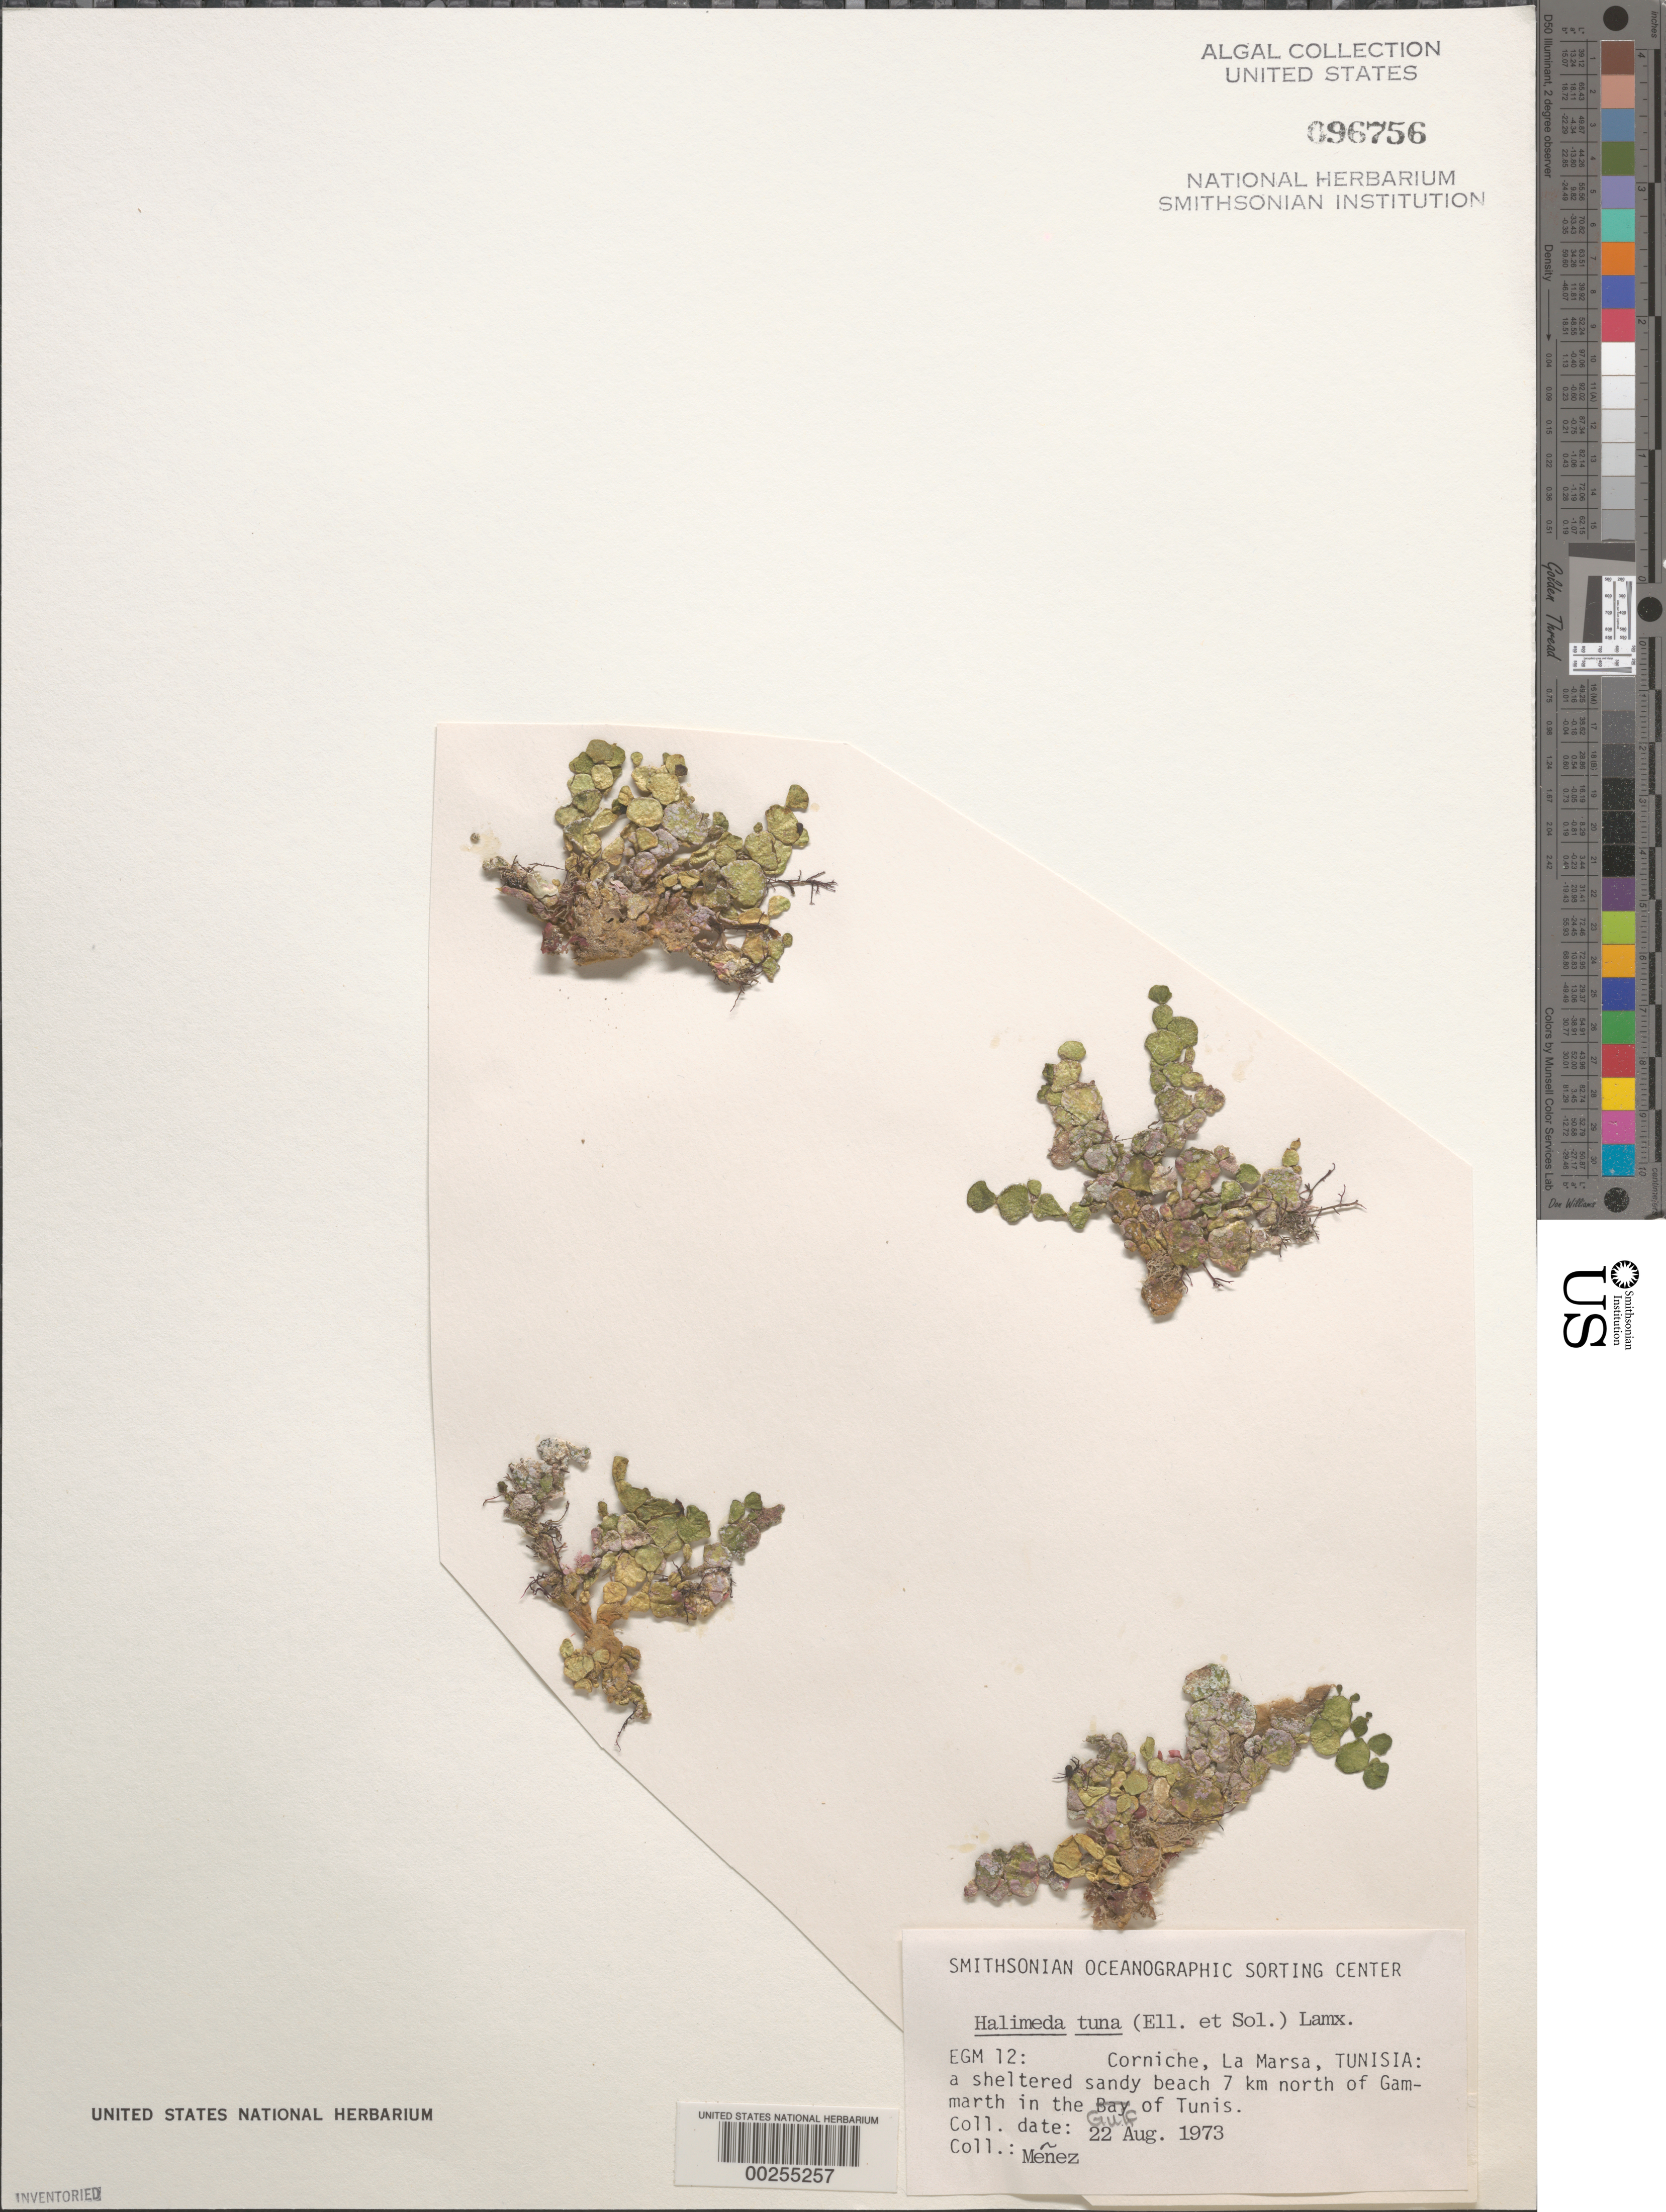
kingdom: Plantae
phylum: Chlorophyta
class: Ulvophyceae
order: Bryopsidales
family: Halimedaceae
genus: Halimeda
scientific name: Halimeda tuna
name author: (J. Ellis & Sol.) J.V.Lamouroux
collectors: Meñez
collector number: EGM 12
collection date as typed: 22 Aug 1973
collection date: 1973-08-22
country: Tunisia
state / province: Tunis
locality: Corniche, la marsa, seven km north of gammarth, gulf of tunis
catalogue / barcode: US 96756